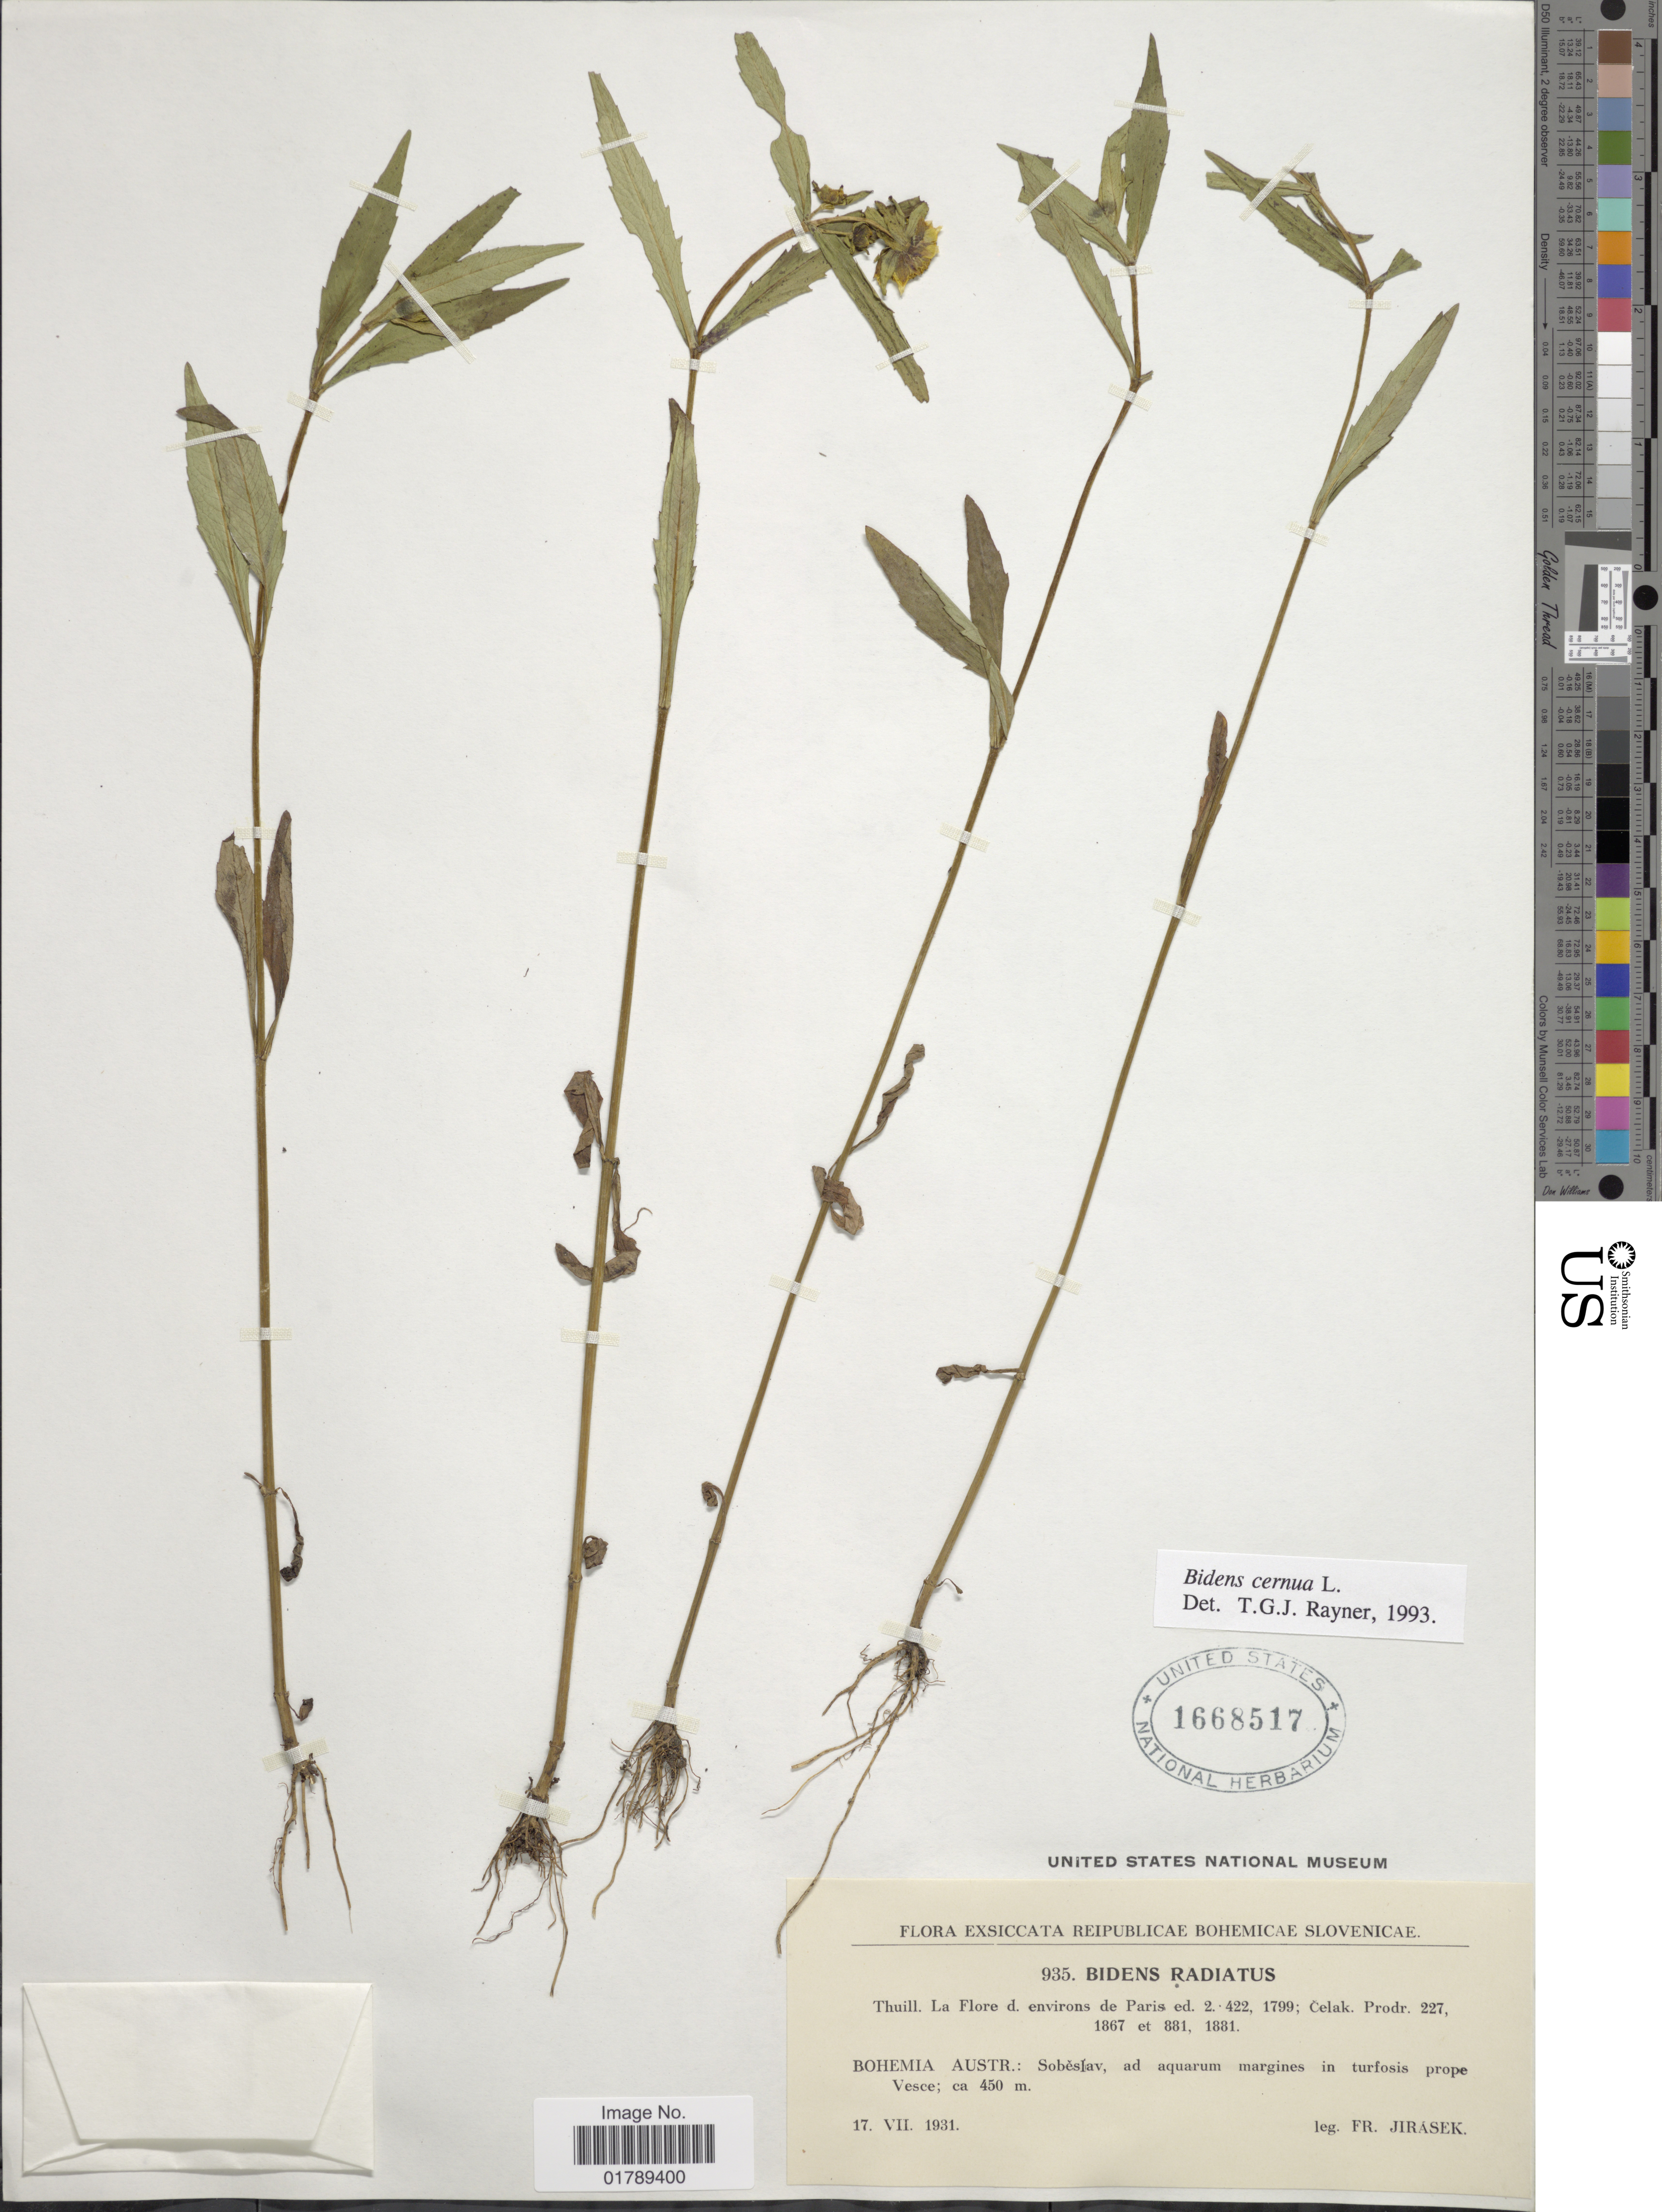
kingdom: Plantae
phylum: Tracheophyta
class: Magnoliopsida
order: Asterales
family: Asteraceae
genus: Bidens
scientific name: Bidens cernua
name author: L.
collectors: F. Jirasek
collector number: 935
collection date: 1931-07-17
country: Czechia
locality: Bohemia Austr.; Sobeslav, ad aquarum margines in turfosis prope Vesce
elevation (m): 450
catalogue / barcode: US 1668517